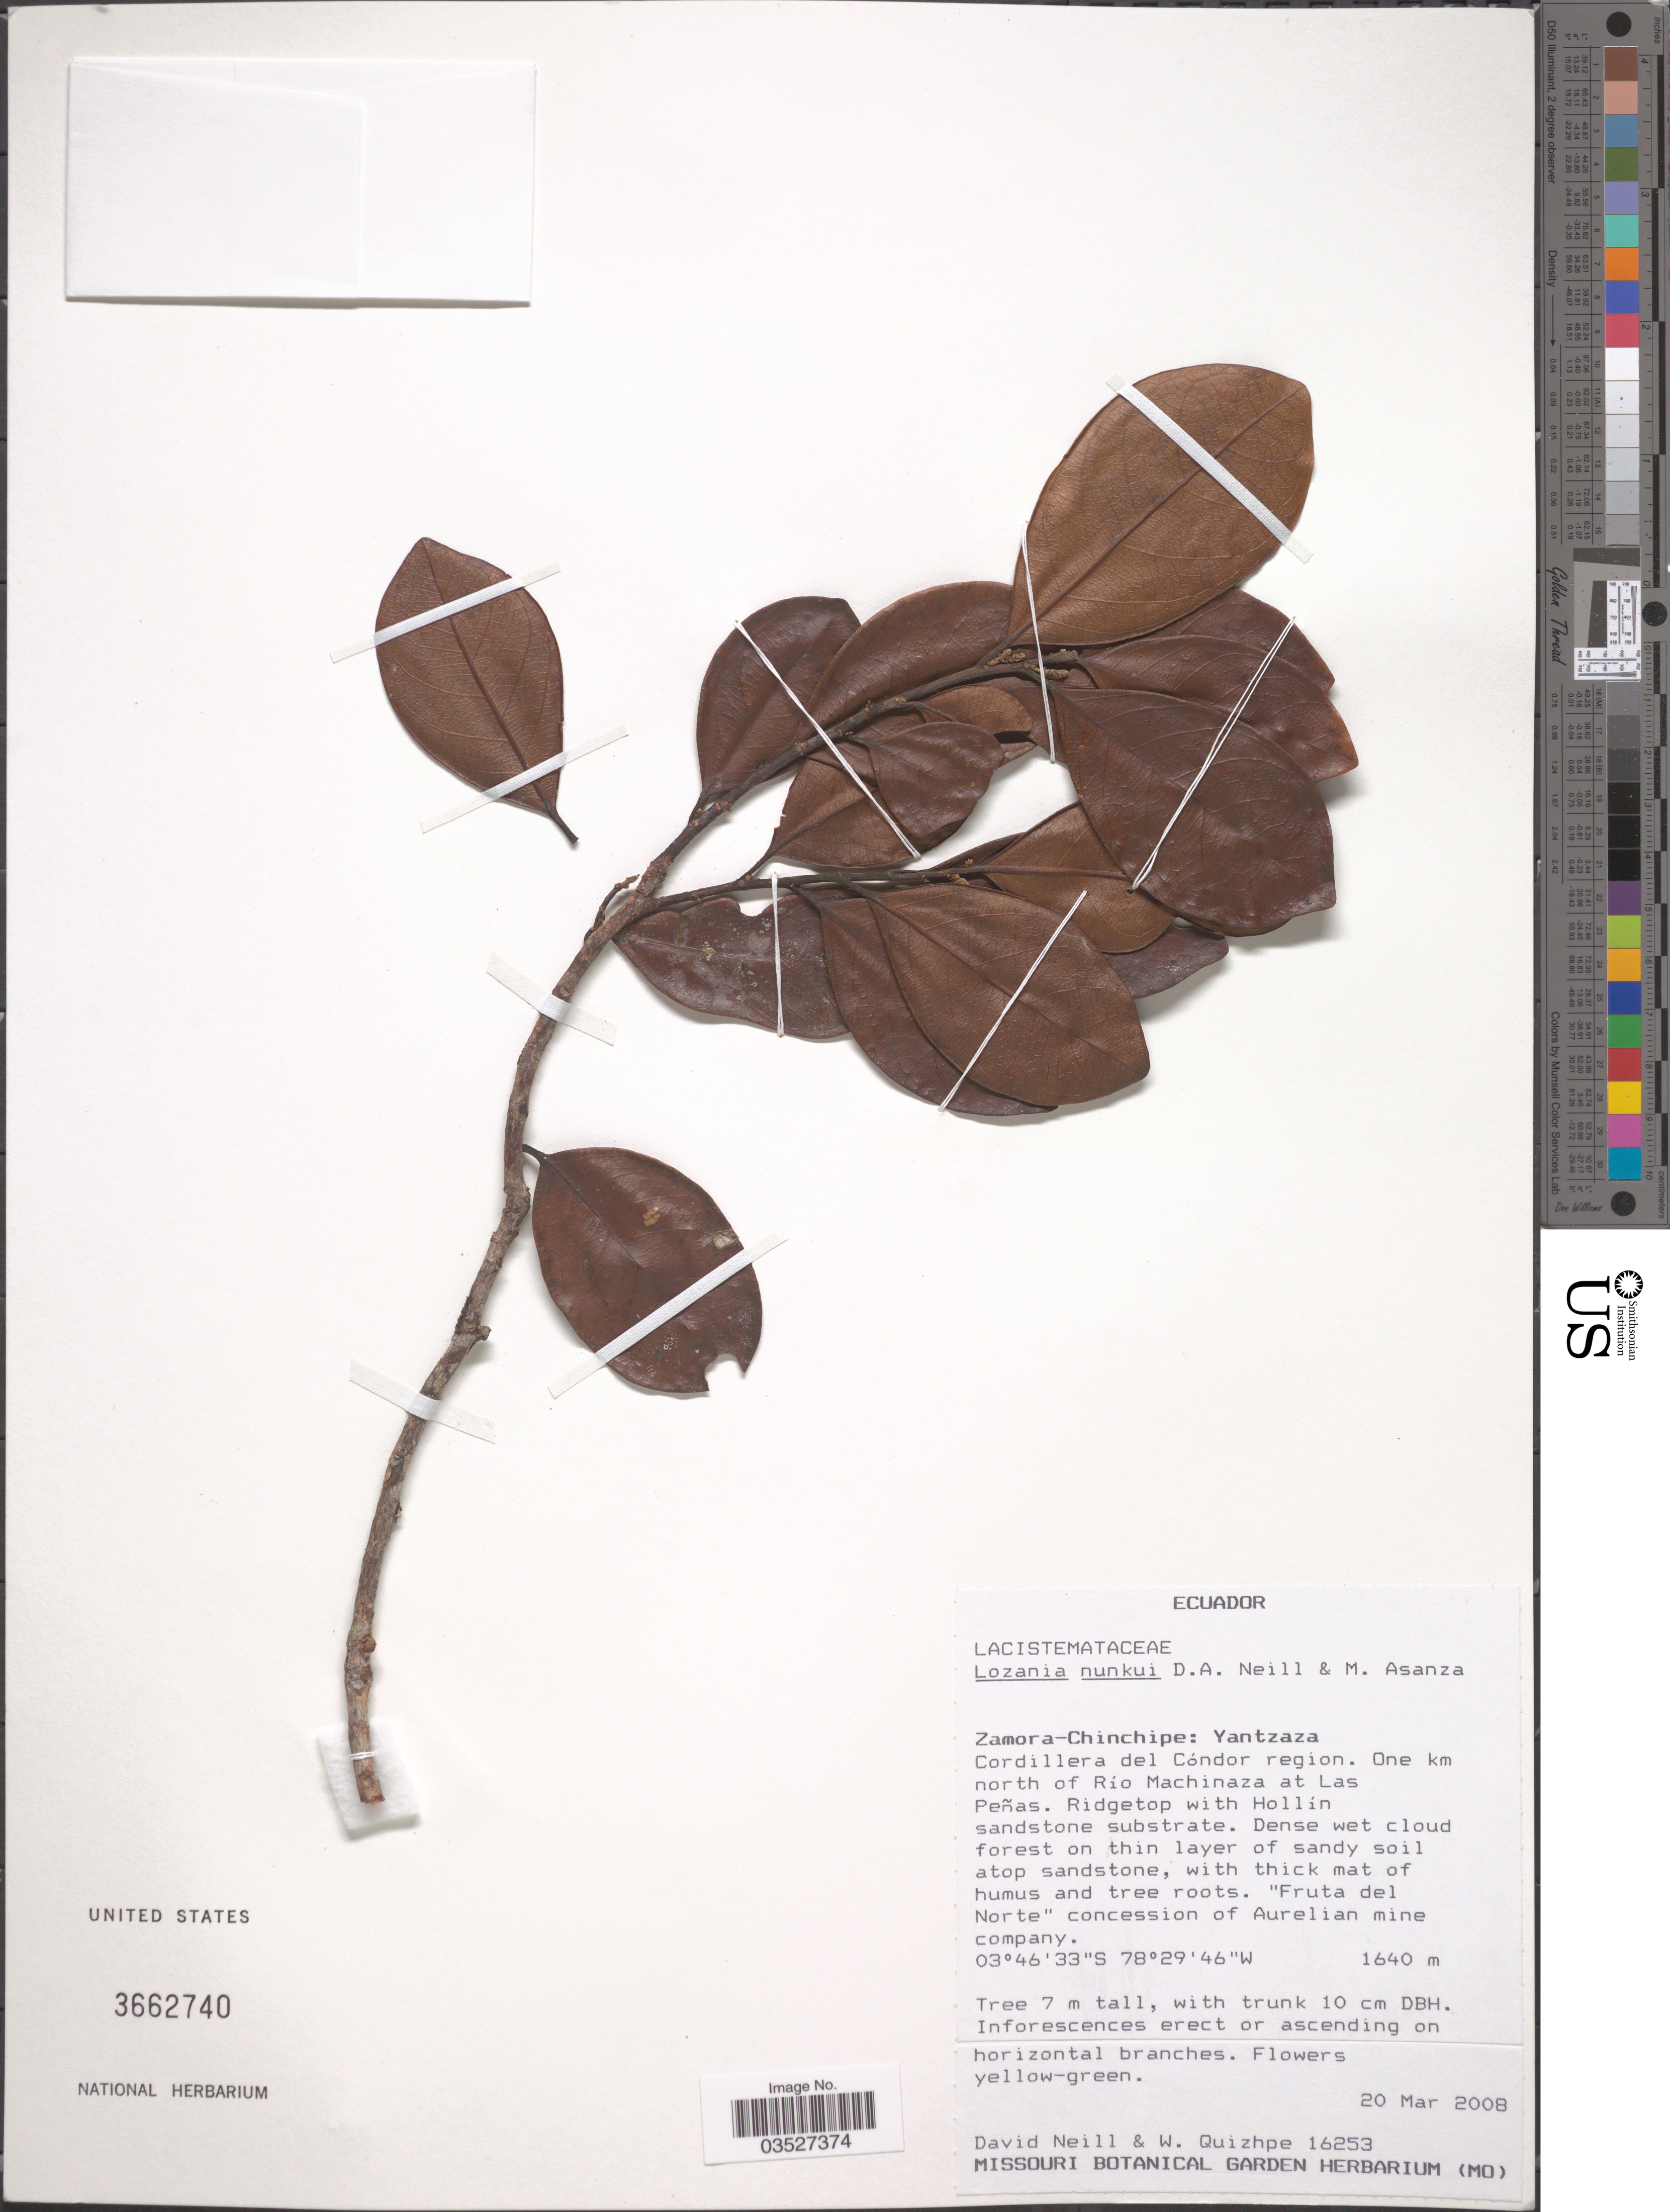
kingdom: Plantae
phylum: Tracheophyta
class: Magnoliopsida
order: Malpighiales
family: Lacistemataceae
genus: Lozania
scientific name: Lozania nunkui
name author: D.A. Neill & Asanza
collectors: D. Neill & W. Quizhpe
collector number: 16253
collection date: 2008-03-20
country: Ecuador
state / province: Zamora-Chinchipe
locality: Yantzaza. Cordillera del Cóndor region. One km north of Río Machinaza at Las Peñas. Ridgetop with Hollín sandstone substrate. "Fruta del Norte" concession of Aurelian mine company.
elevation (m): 1640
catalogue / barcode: US 3662740